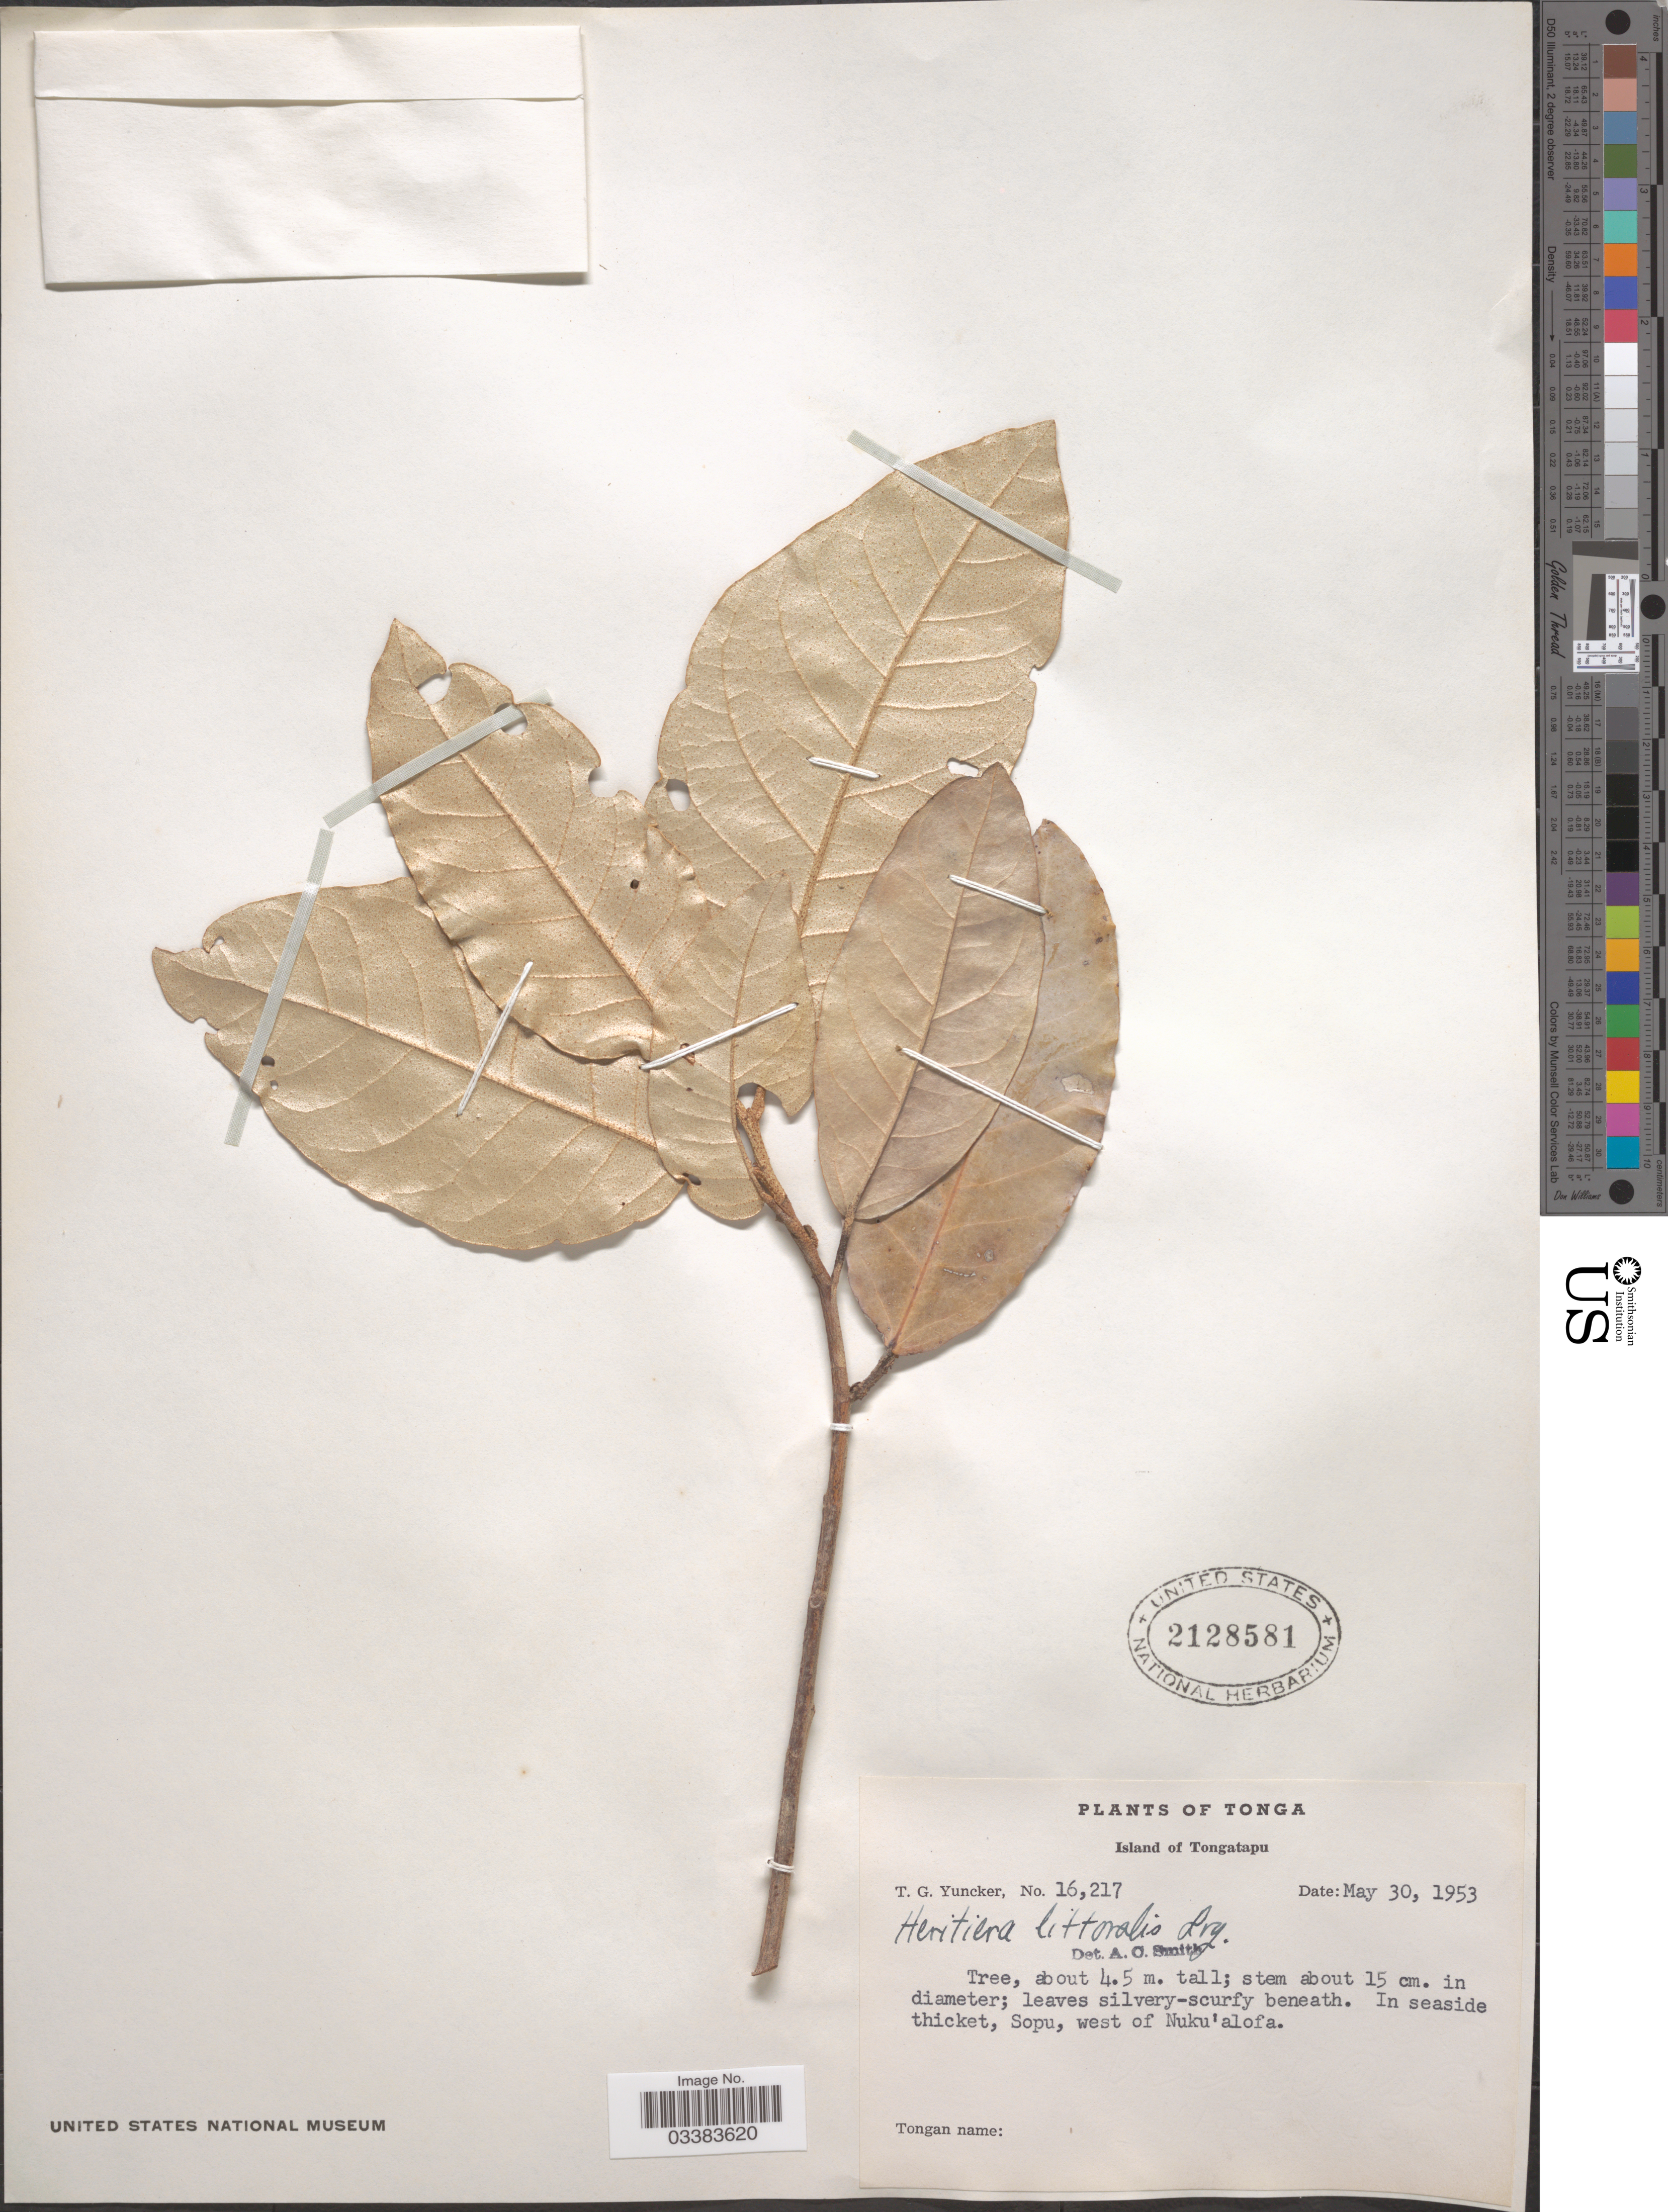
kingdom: Plantae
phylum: Tracheophyta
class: Magnoliopsida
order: Malvales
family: Malvaceae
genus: Heritiera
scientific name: Heritiera littoralis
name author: Aiton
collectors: T. G. Yuncker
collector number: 16217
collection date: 1953-05-30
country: Tonga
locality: Island of Tongatapu. In seaside thicket, Sopu, west of Nuku'alofa.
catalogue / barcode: US 2128581